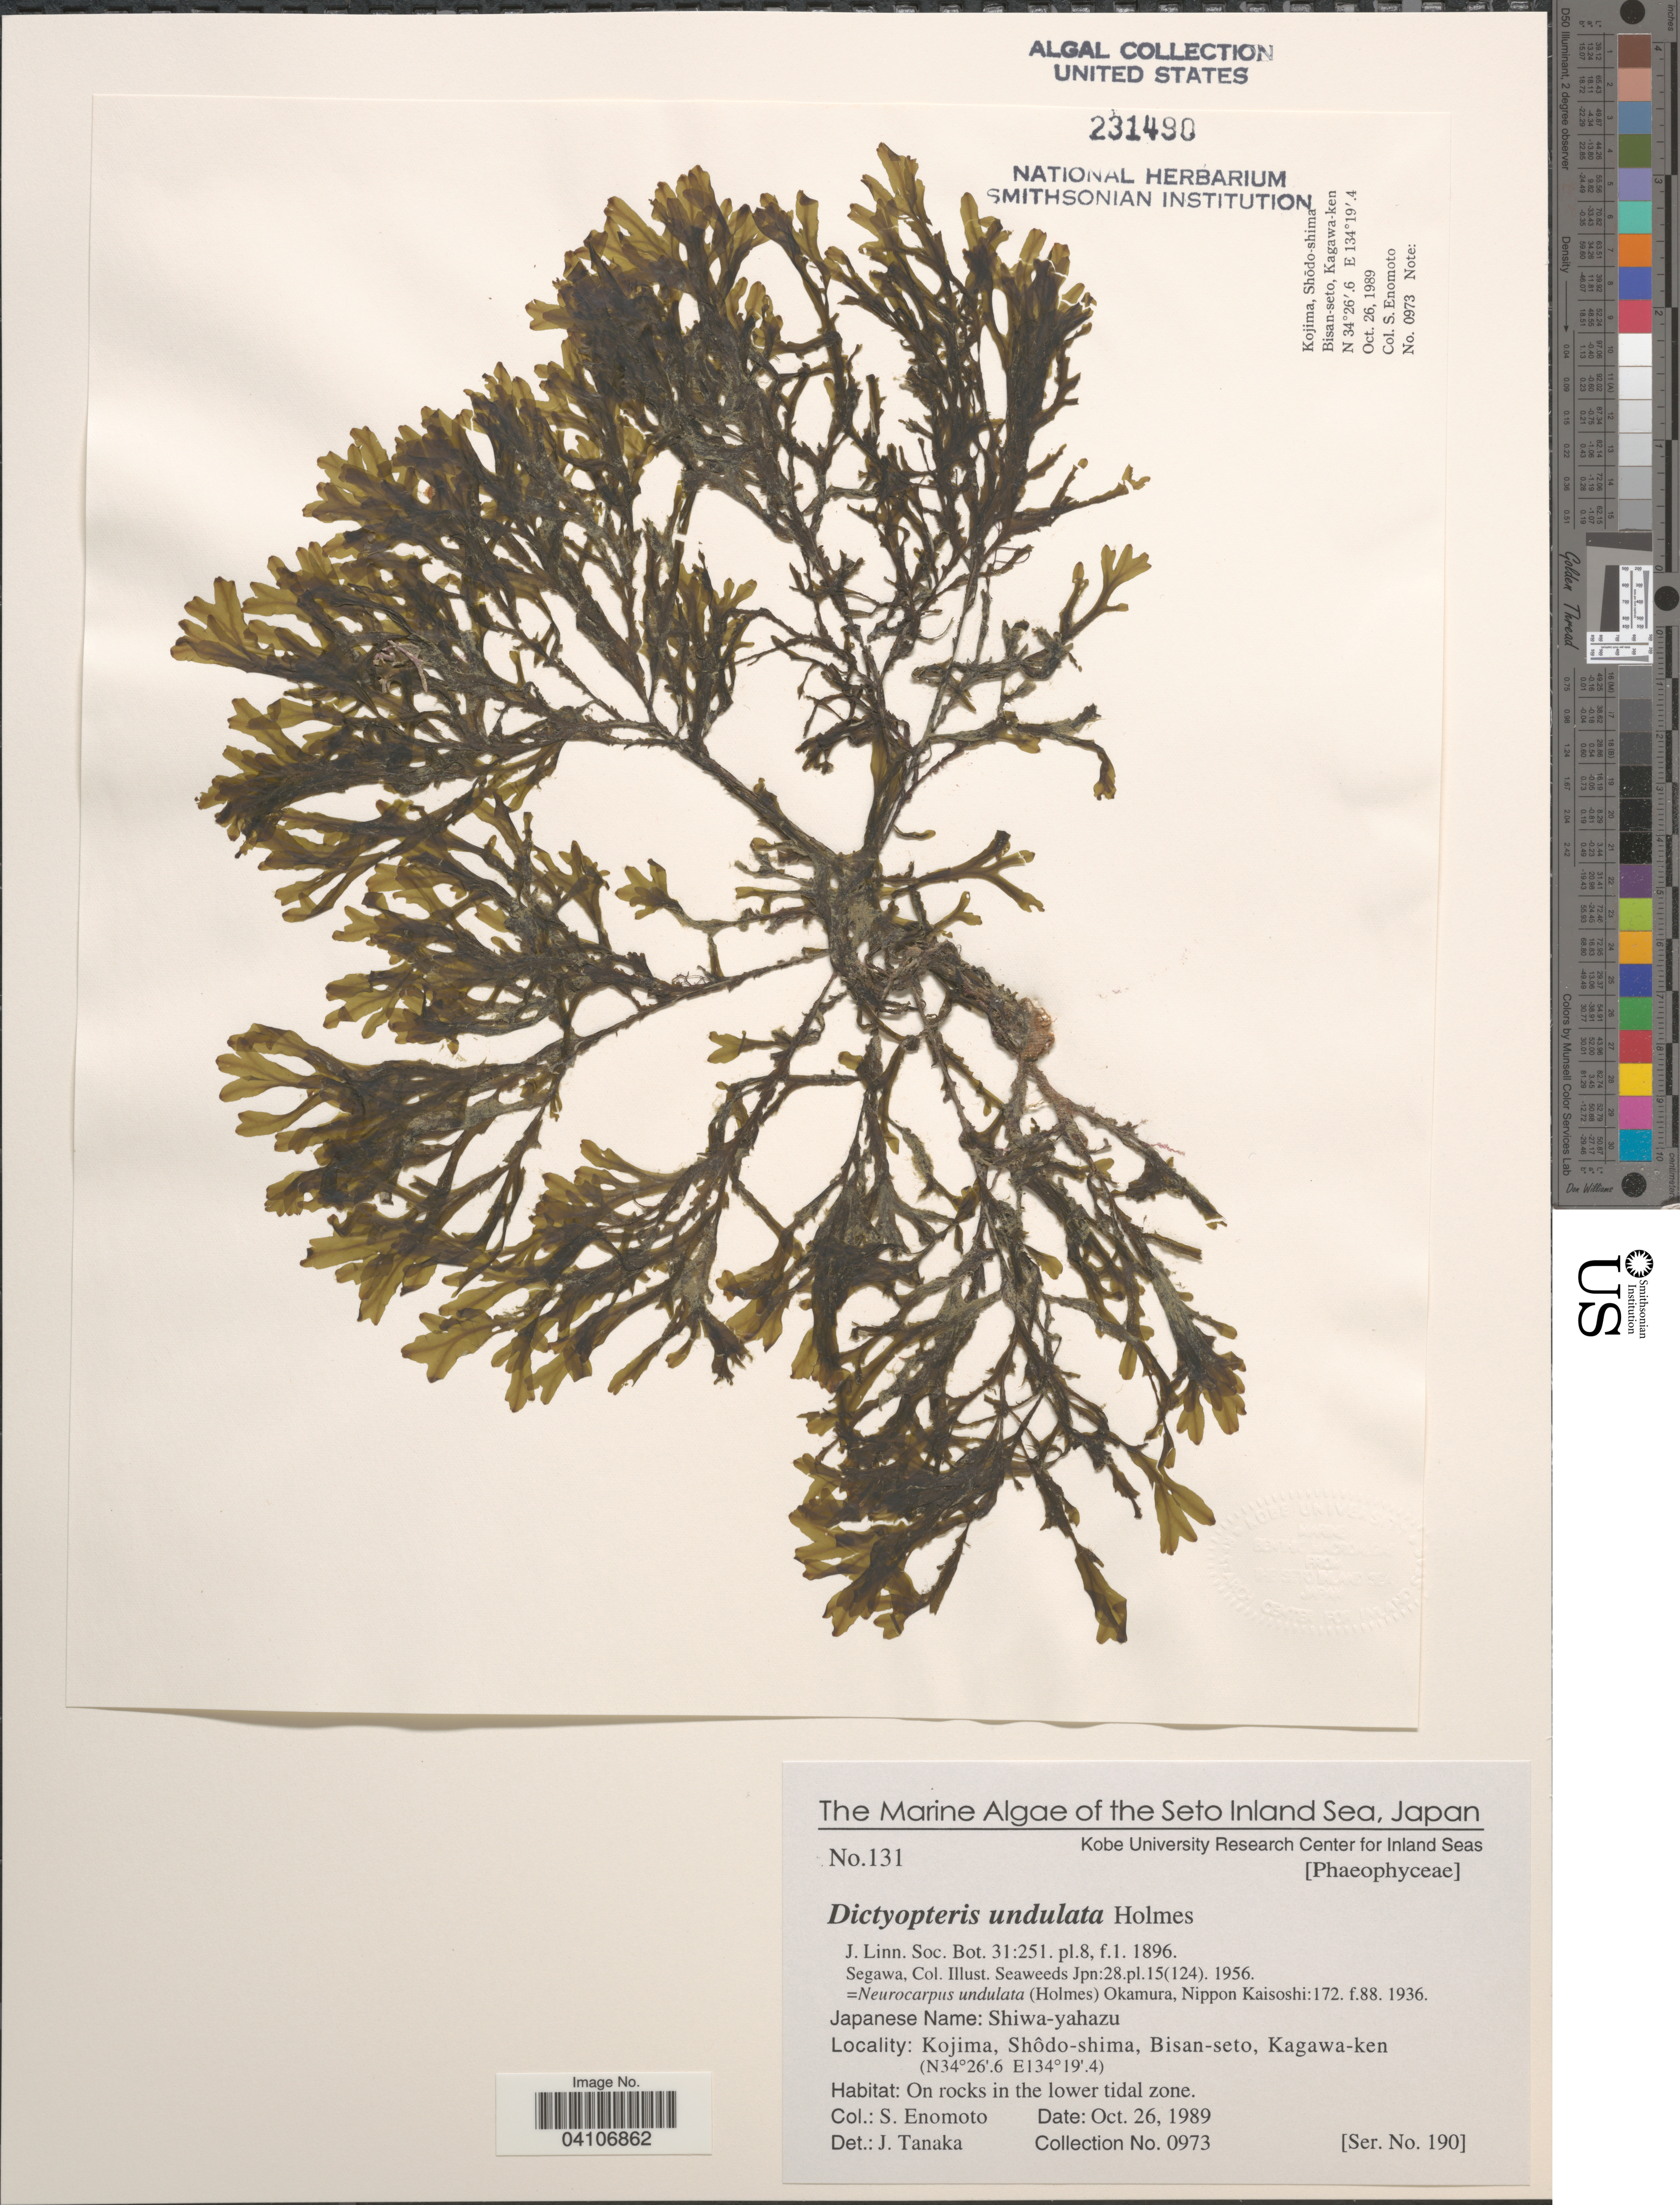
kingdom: Chromista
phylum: Ochrophyta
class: Phaeophyceae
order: Dictyotales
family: Dictyotaceae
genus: Dictyopteris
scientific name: Dictyopteris undulata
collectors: S. Enomoto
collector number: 0973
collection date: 1989-10-26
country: Japan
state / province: Kagawa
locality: The Seto Inland Sea. Kojima, Shôdo-shima, Bisan-seto, Kagawa-ken. On rocks in the lower tidal zone.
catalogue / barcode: US 231490